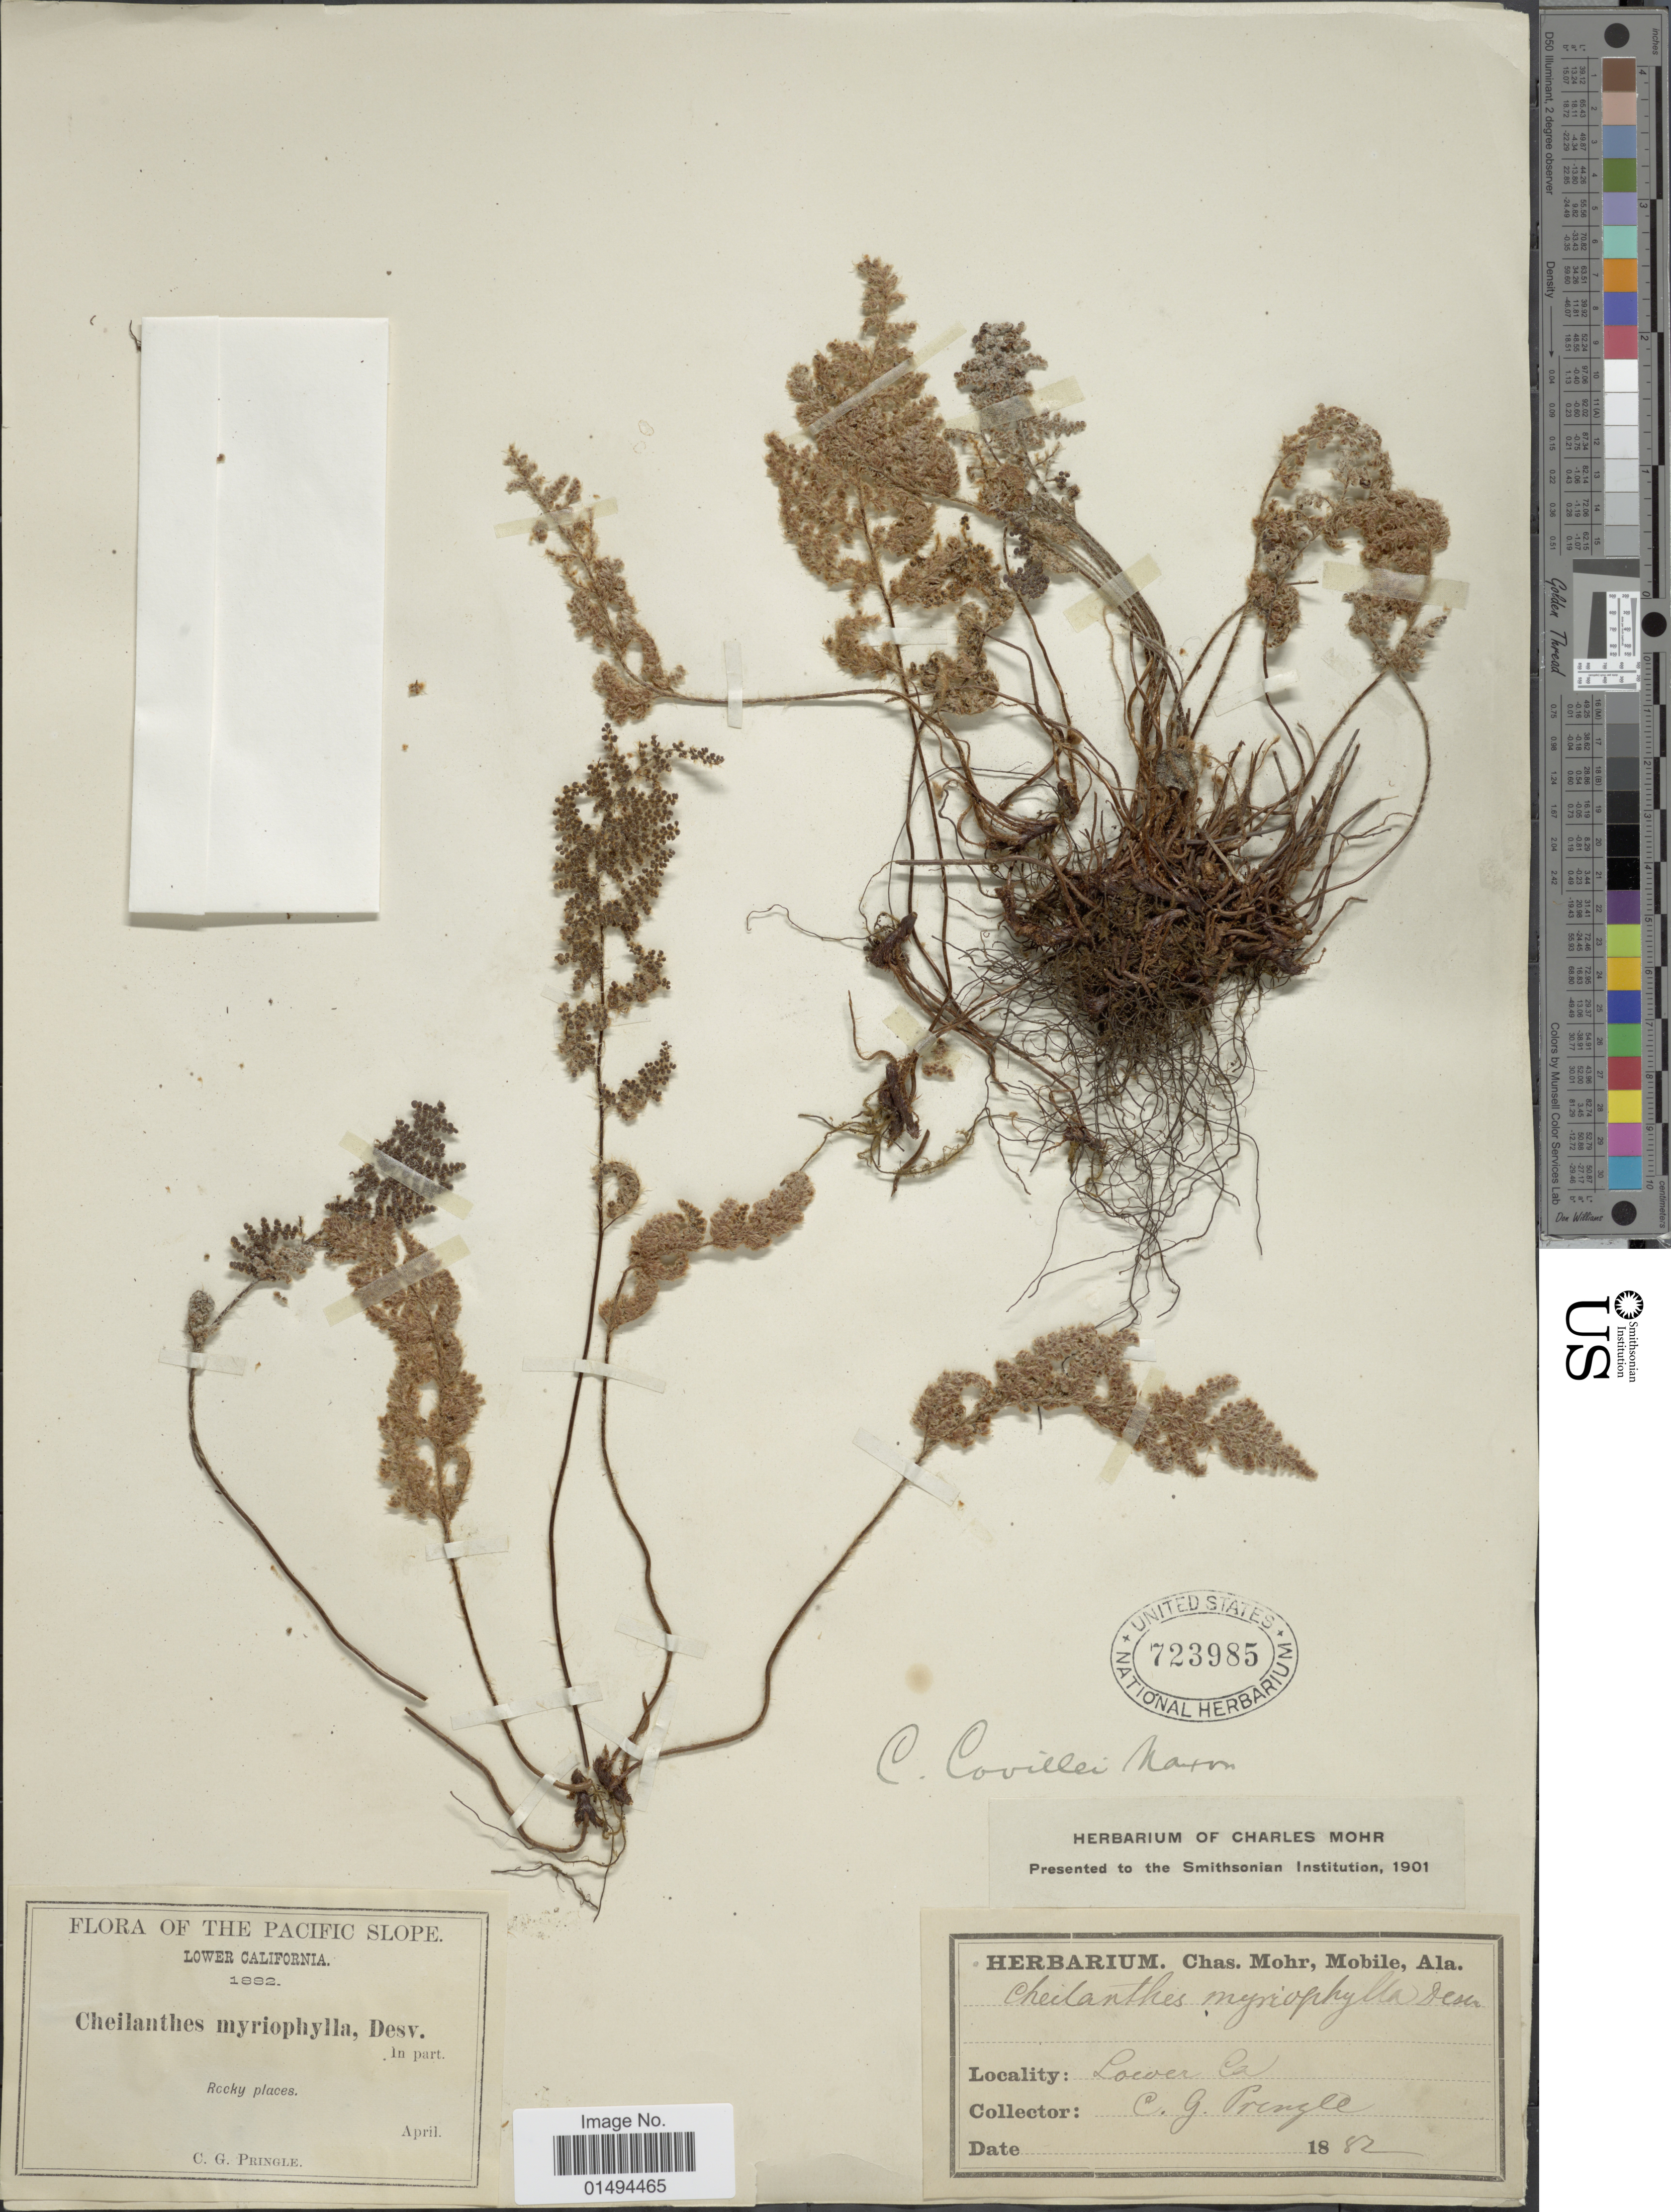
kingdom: Plantae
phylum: Tracheophyta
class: Polypodiopsida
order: Polypodiales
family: Pteridaceae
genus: Myriopteris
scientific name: Myriopteris covillei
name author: (Maxon) Á. Löve & D. Löve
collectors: C. G. Pringle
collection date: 1882-04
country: Mexico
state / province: Baja California Norte / Baja California Sur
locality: The Pacific Slope, Lower California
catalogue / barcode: US 723985